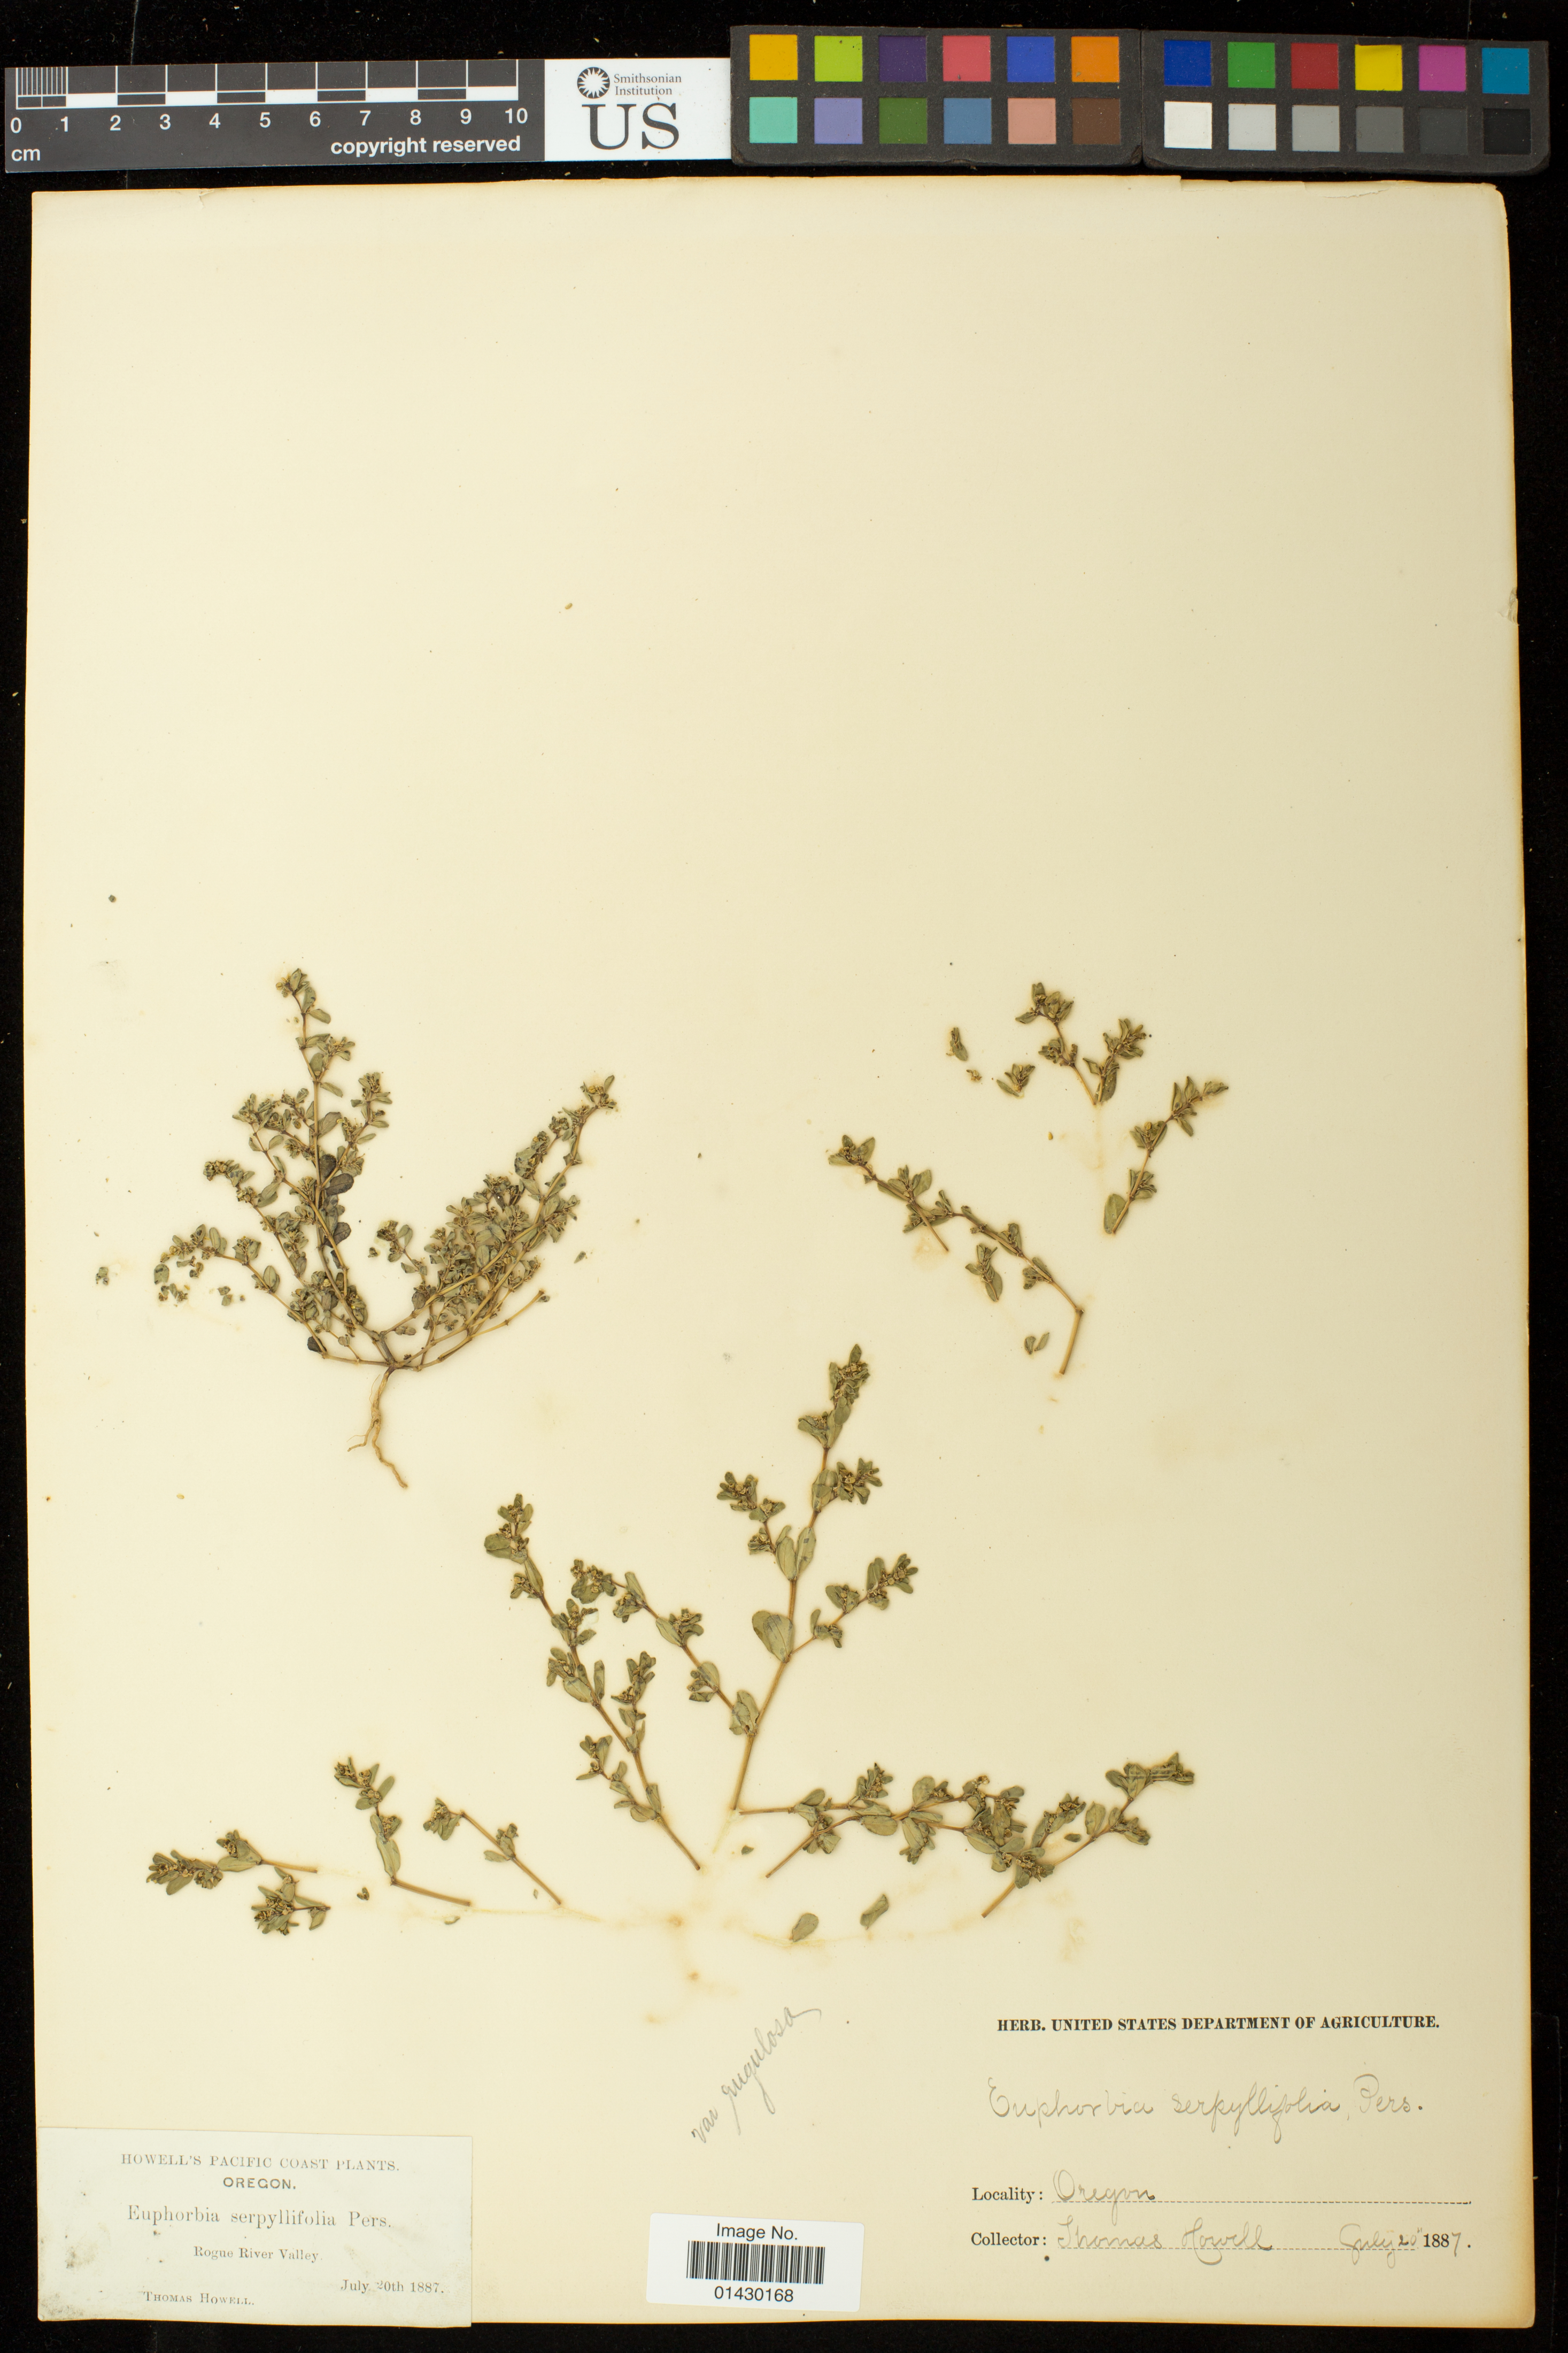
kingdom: Plantae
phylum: Tracheophyta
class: Magnoliopsida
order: Malpighiales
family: Euphorbiaceae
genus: Euphorbia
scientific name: Euphorbia serpillifolia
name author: Pers.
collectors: T. Howell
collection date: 1887-07-20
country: United States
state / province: Oregon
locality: Rogue River Valley